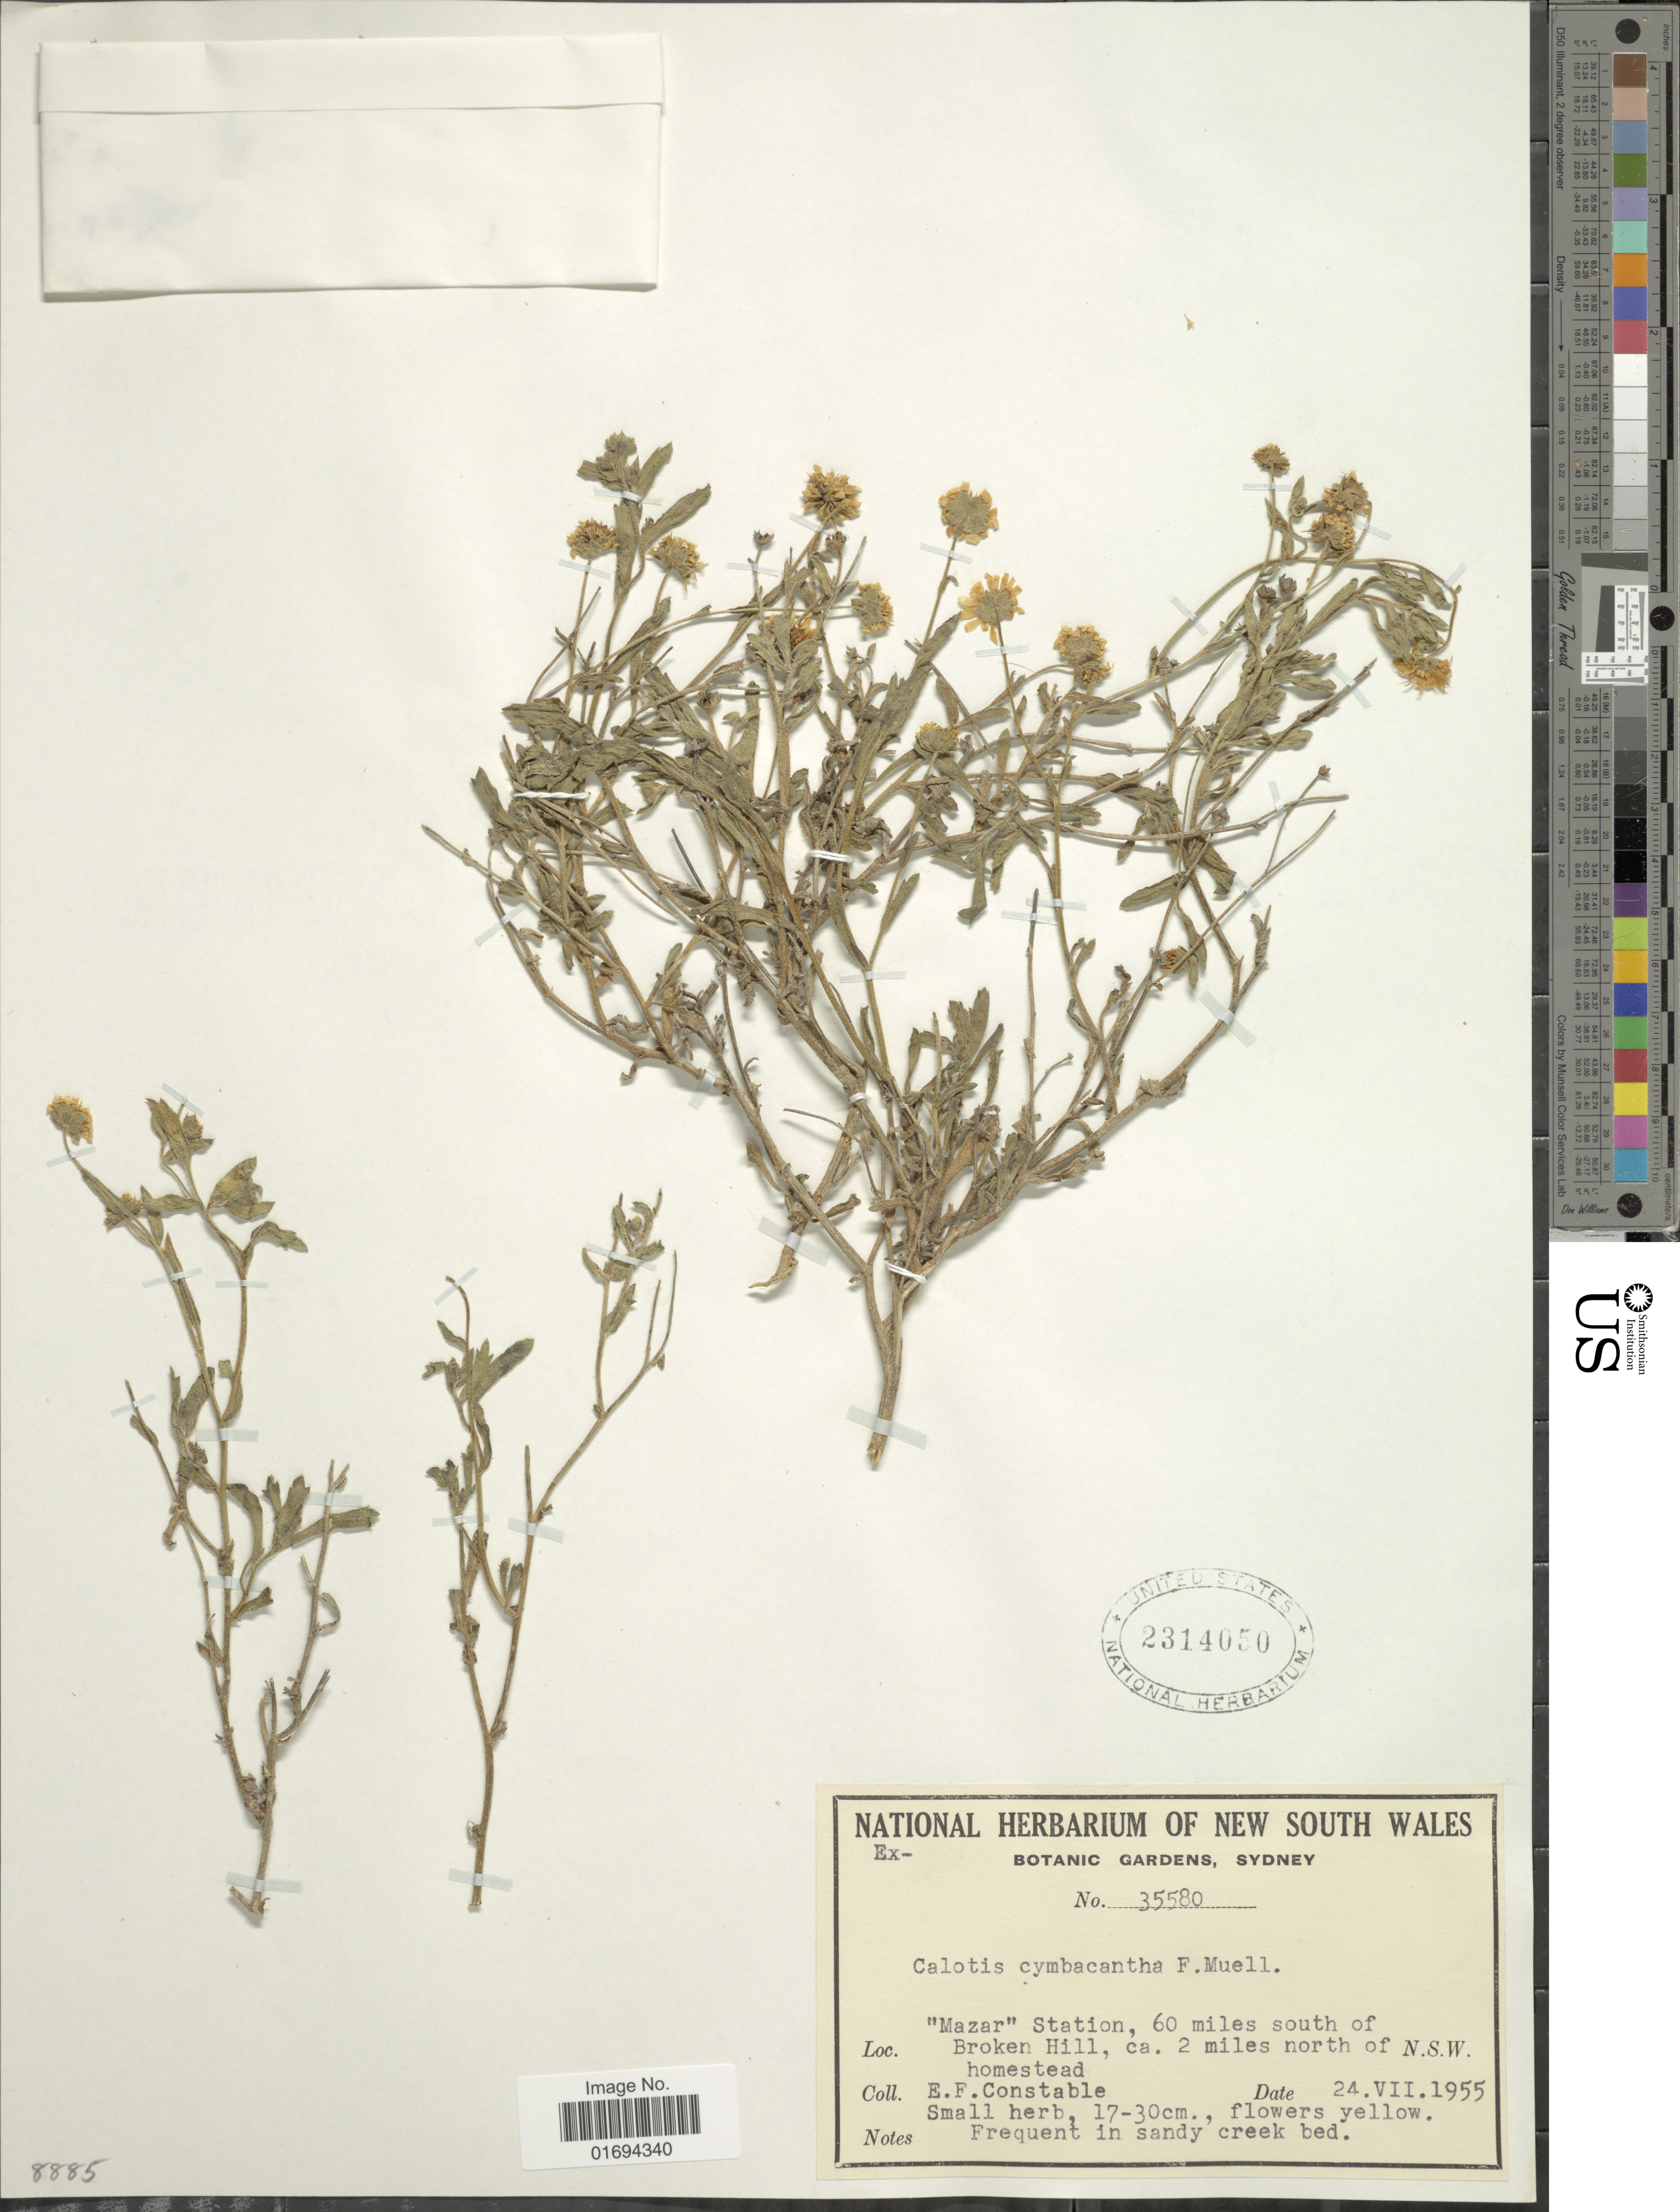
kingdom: Plantae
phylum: Tracheophyta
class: Magnoliopsida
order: Asterales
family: Asteraceae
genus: Calotis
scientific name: Calotis cymbacantha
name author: F. Muell.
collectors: E. F. Constable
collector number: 35580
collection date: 1955-07-24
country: Australia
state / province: New South Wales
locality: Mazar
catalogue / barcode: US 2314050